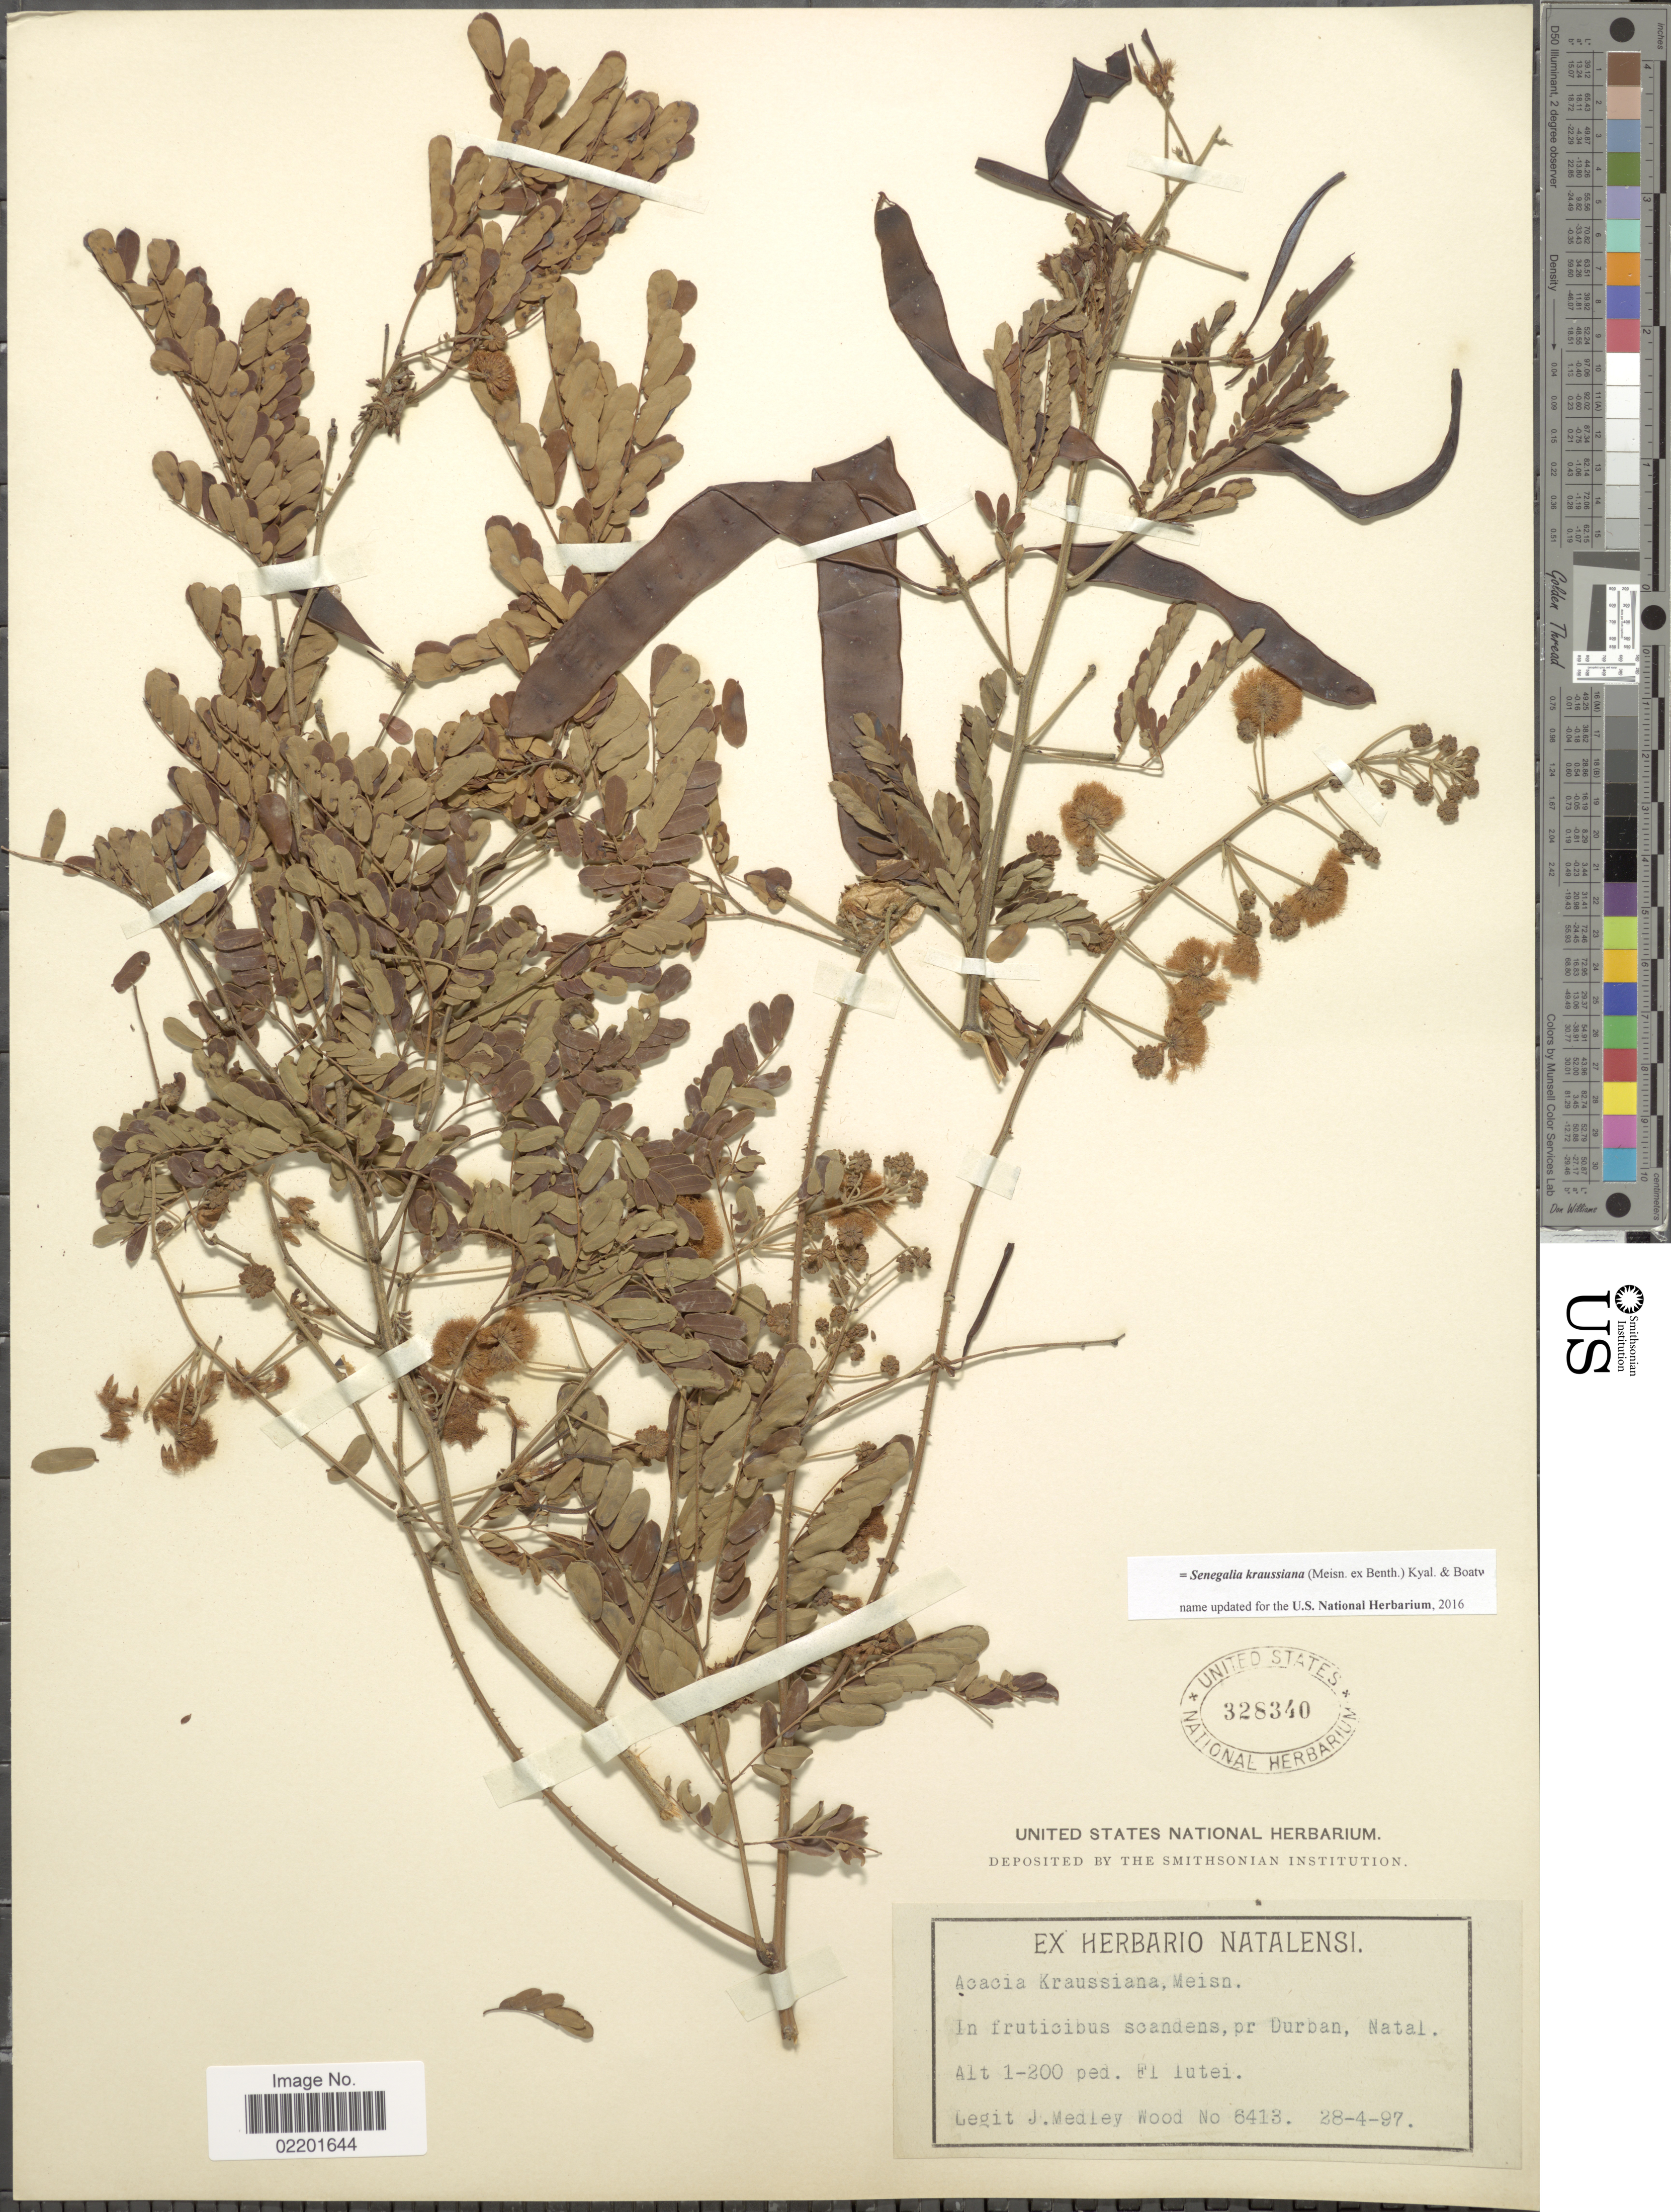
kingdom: Plantae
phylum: Tracheophyta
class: Magnoliopsida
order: Fabales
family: Fabaceae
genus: Senegalia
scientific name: Senegalia kraussiana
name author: (Meisn. ex Benth.) Kyal. & Boatwr.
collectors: J. M. Wood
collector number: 6413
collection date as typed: Transcribed d/m/y: 28/4/97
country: South Africa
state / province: KwaZulu-Natal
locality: Pr Durban, Natal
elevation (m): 30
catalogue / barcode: US 328340